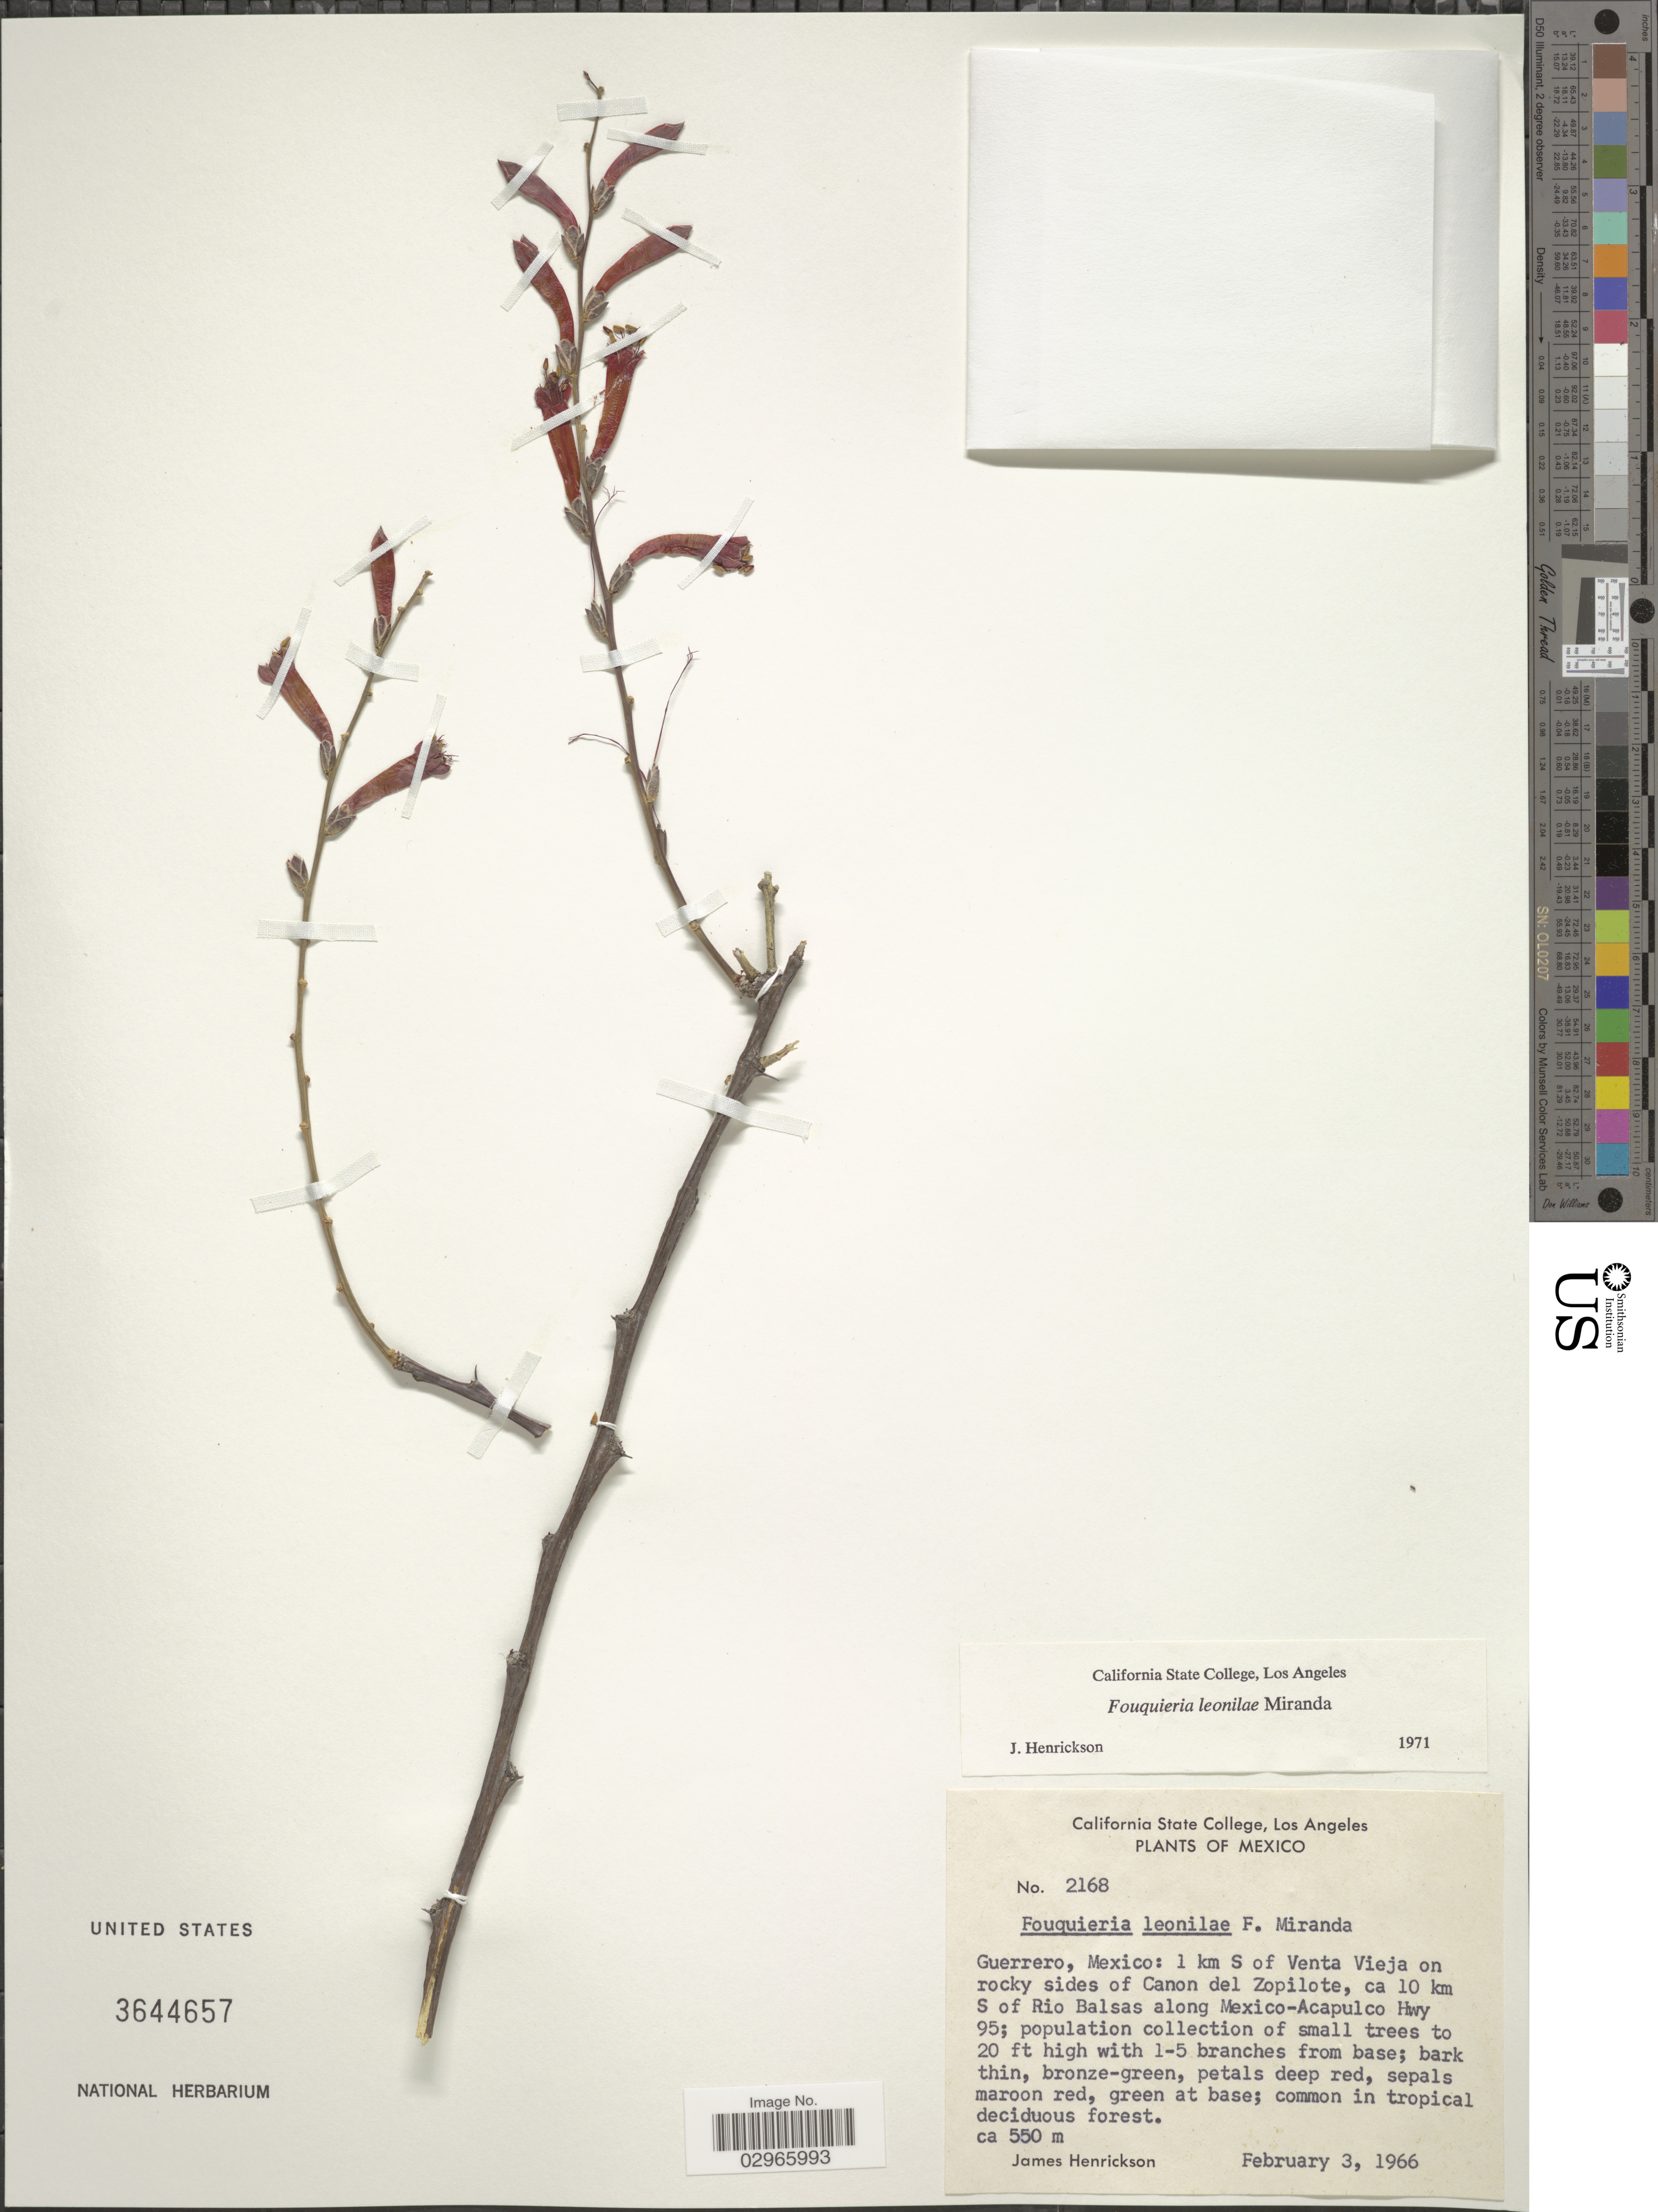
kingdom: Plantae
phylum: Tracheophyta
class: Magnoliopsida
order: Ericales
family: Fouquieriaceae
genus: Fouquieria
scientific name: Fouquieria leonilae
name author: Miranda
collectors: J. Henrickson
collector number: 2168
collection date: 1966-02-03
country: Mexico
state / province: Guerrero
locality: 1 km S of Venta Vieja on rocky sides of Canon del Zopilote, ca 10 km S of Rio Balsas along Mexico-Acapulco Hwy 95.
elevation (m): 550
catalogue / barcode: US 3644657